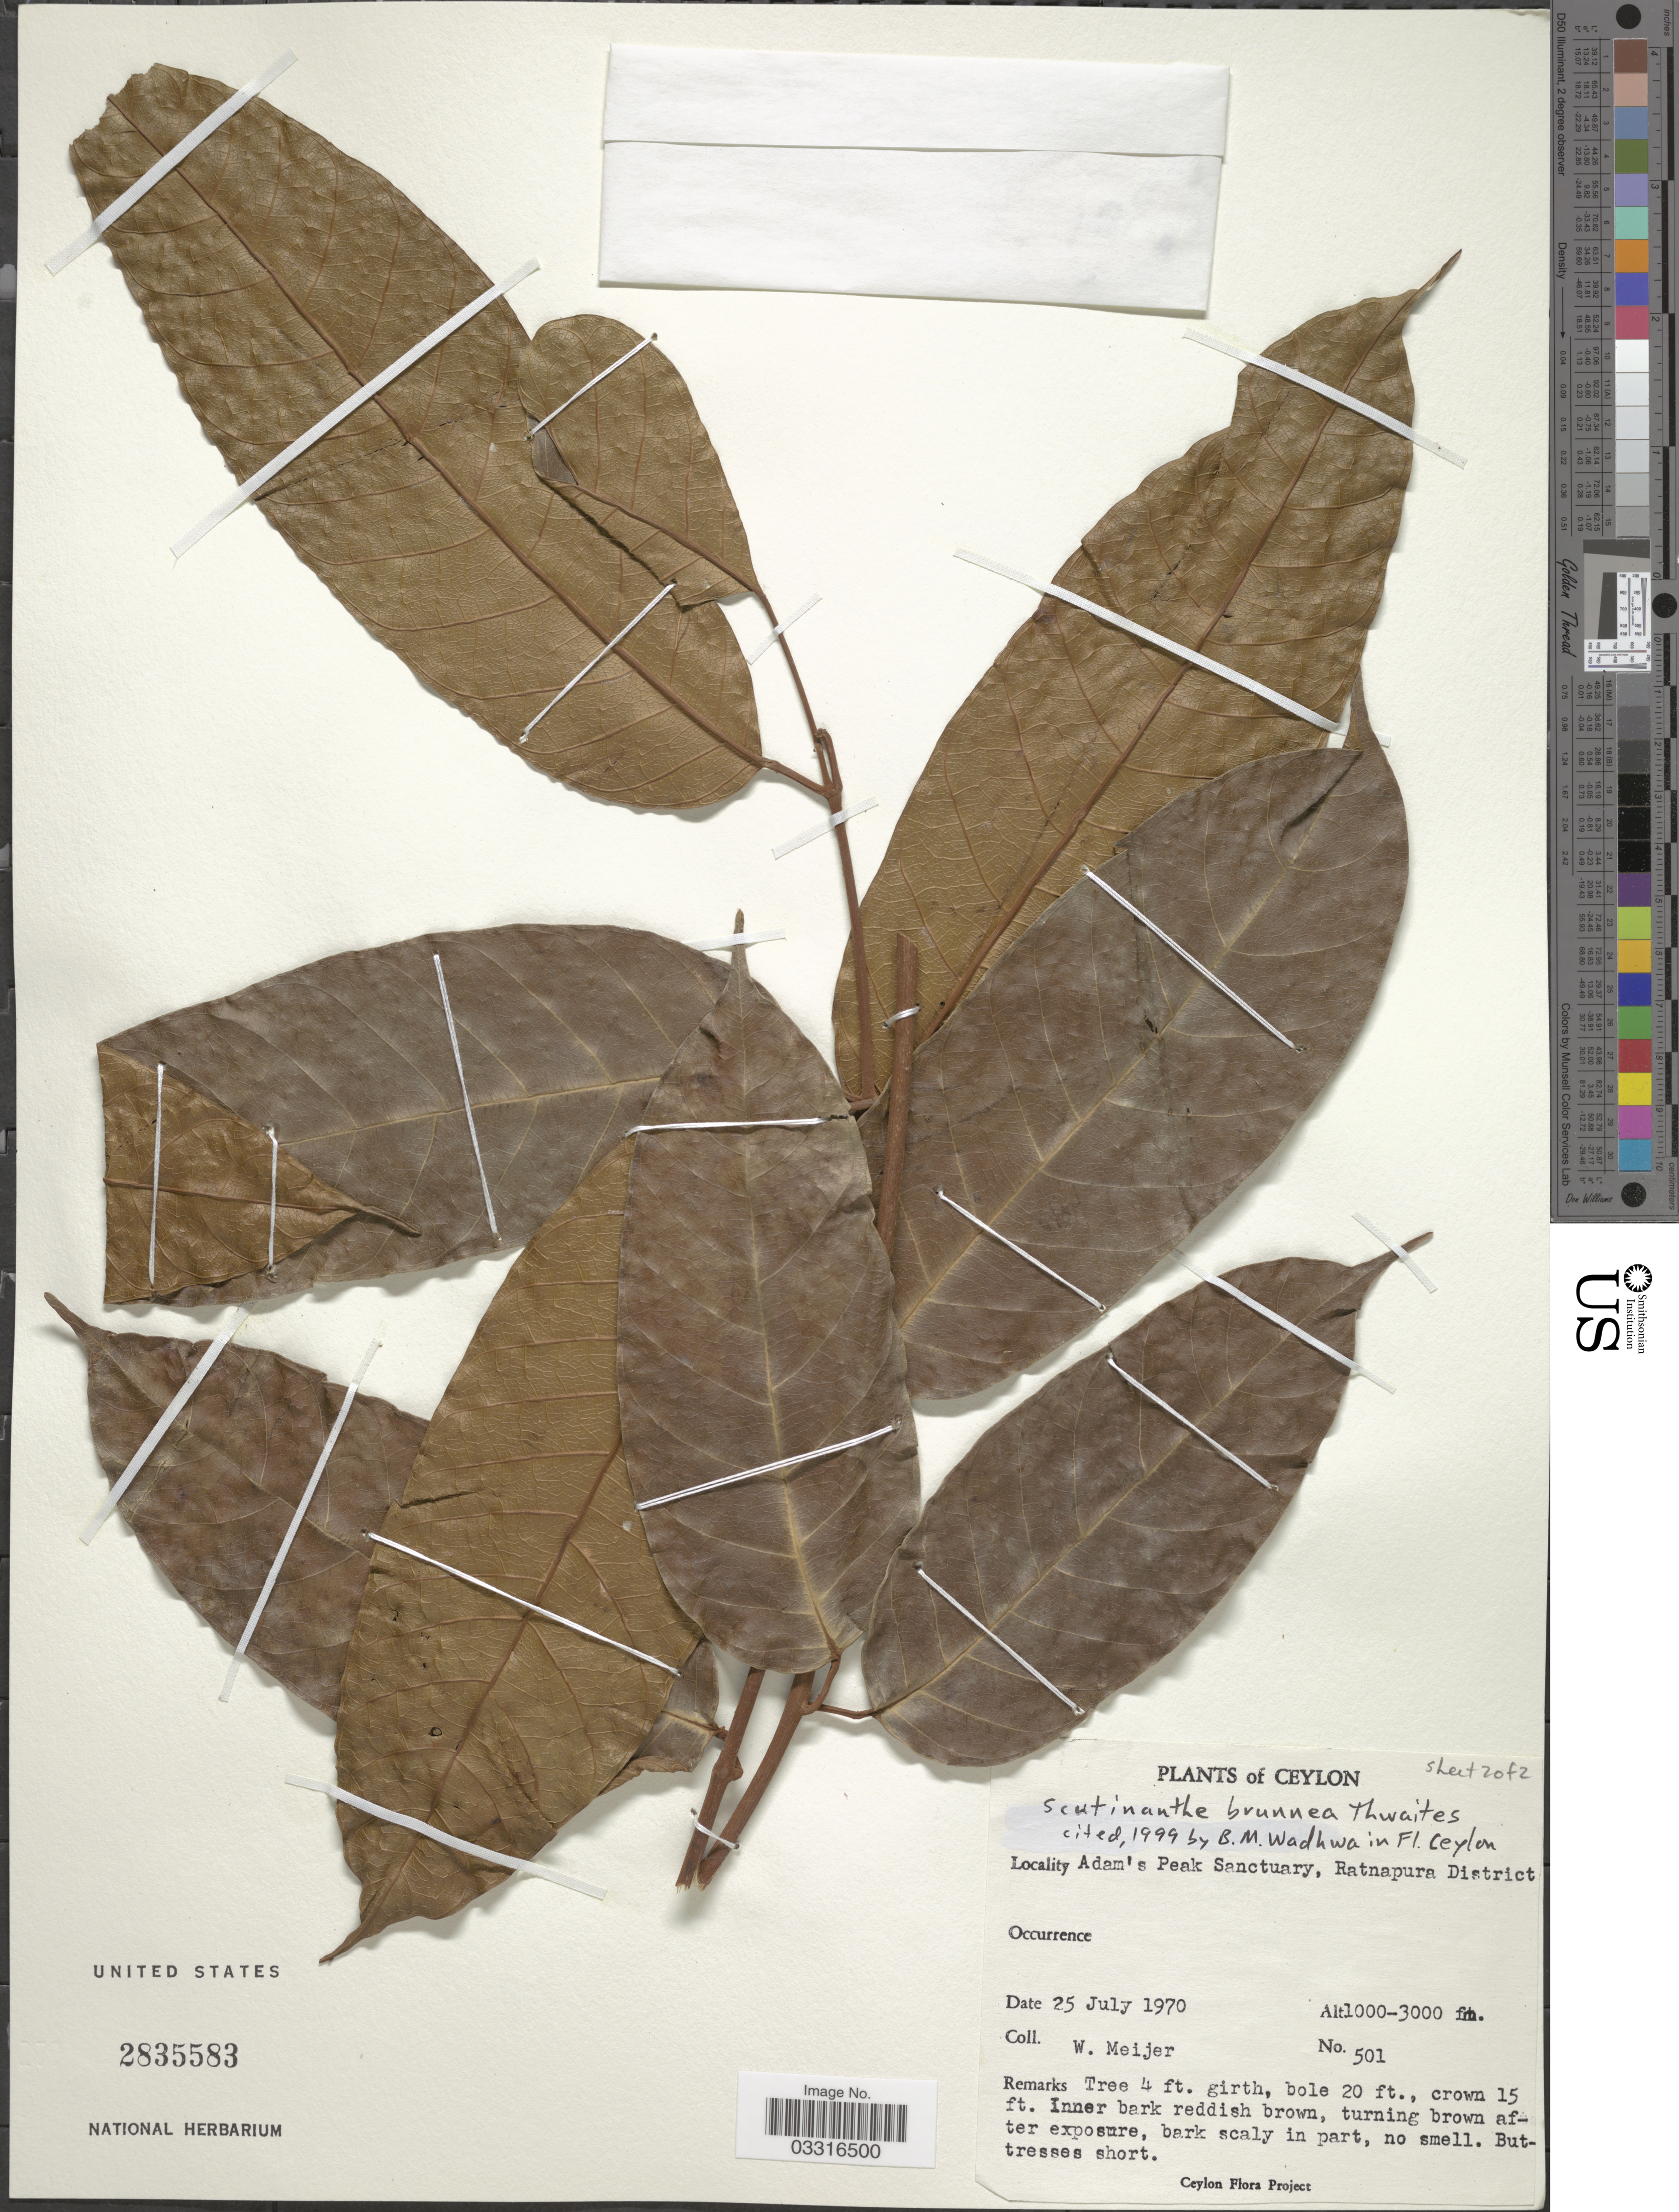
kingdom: Plantae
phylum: Tracheophyta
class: Magnoliopsida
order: Sapindales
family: Burseraceae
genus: Scutinanthe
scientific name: Scutinanthe brunnea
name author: Thwaites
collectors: W. Meijer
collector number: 501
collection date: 1970-07-25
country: Sri Lanka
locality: Ceylon. Adam's Peak Sanctuary, Ratnapura District.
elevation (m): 305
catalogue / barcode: US 2835583